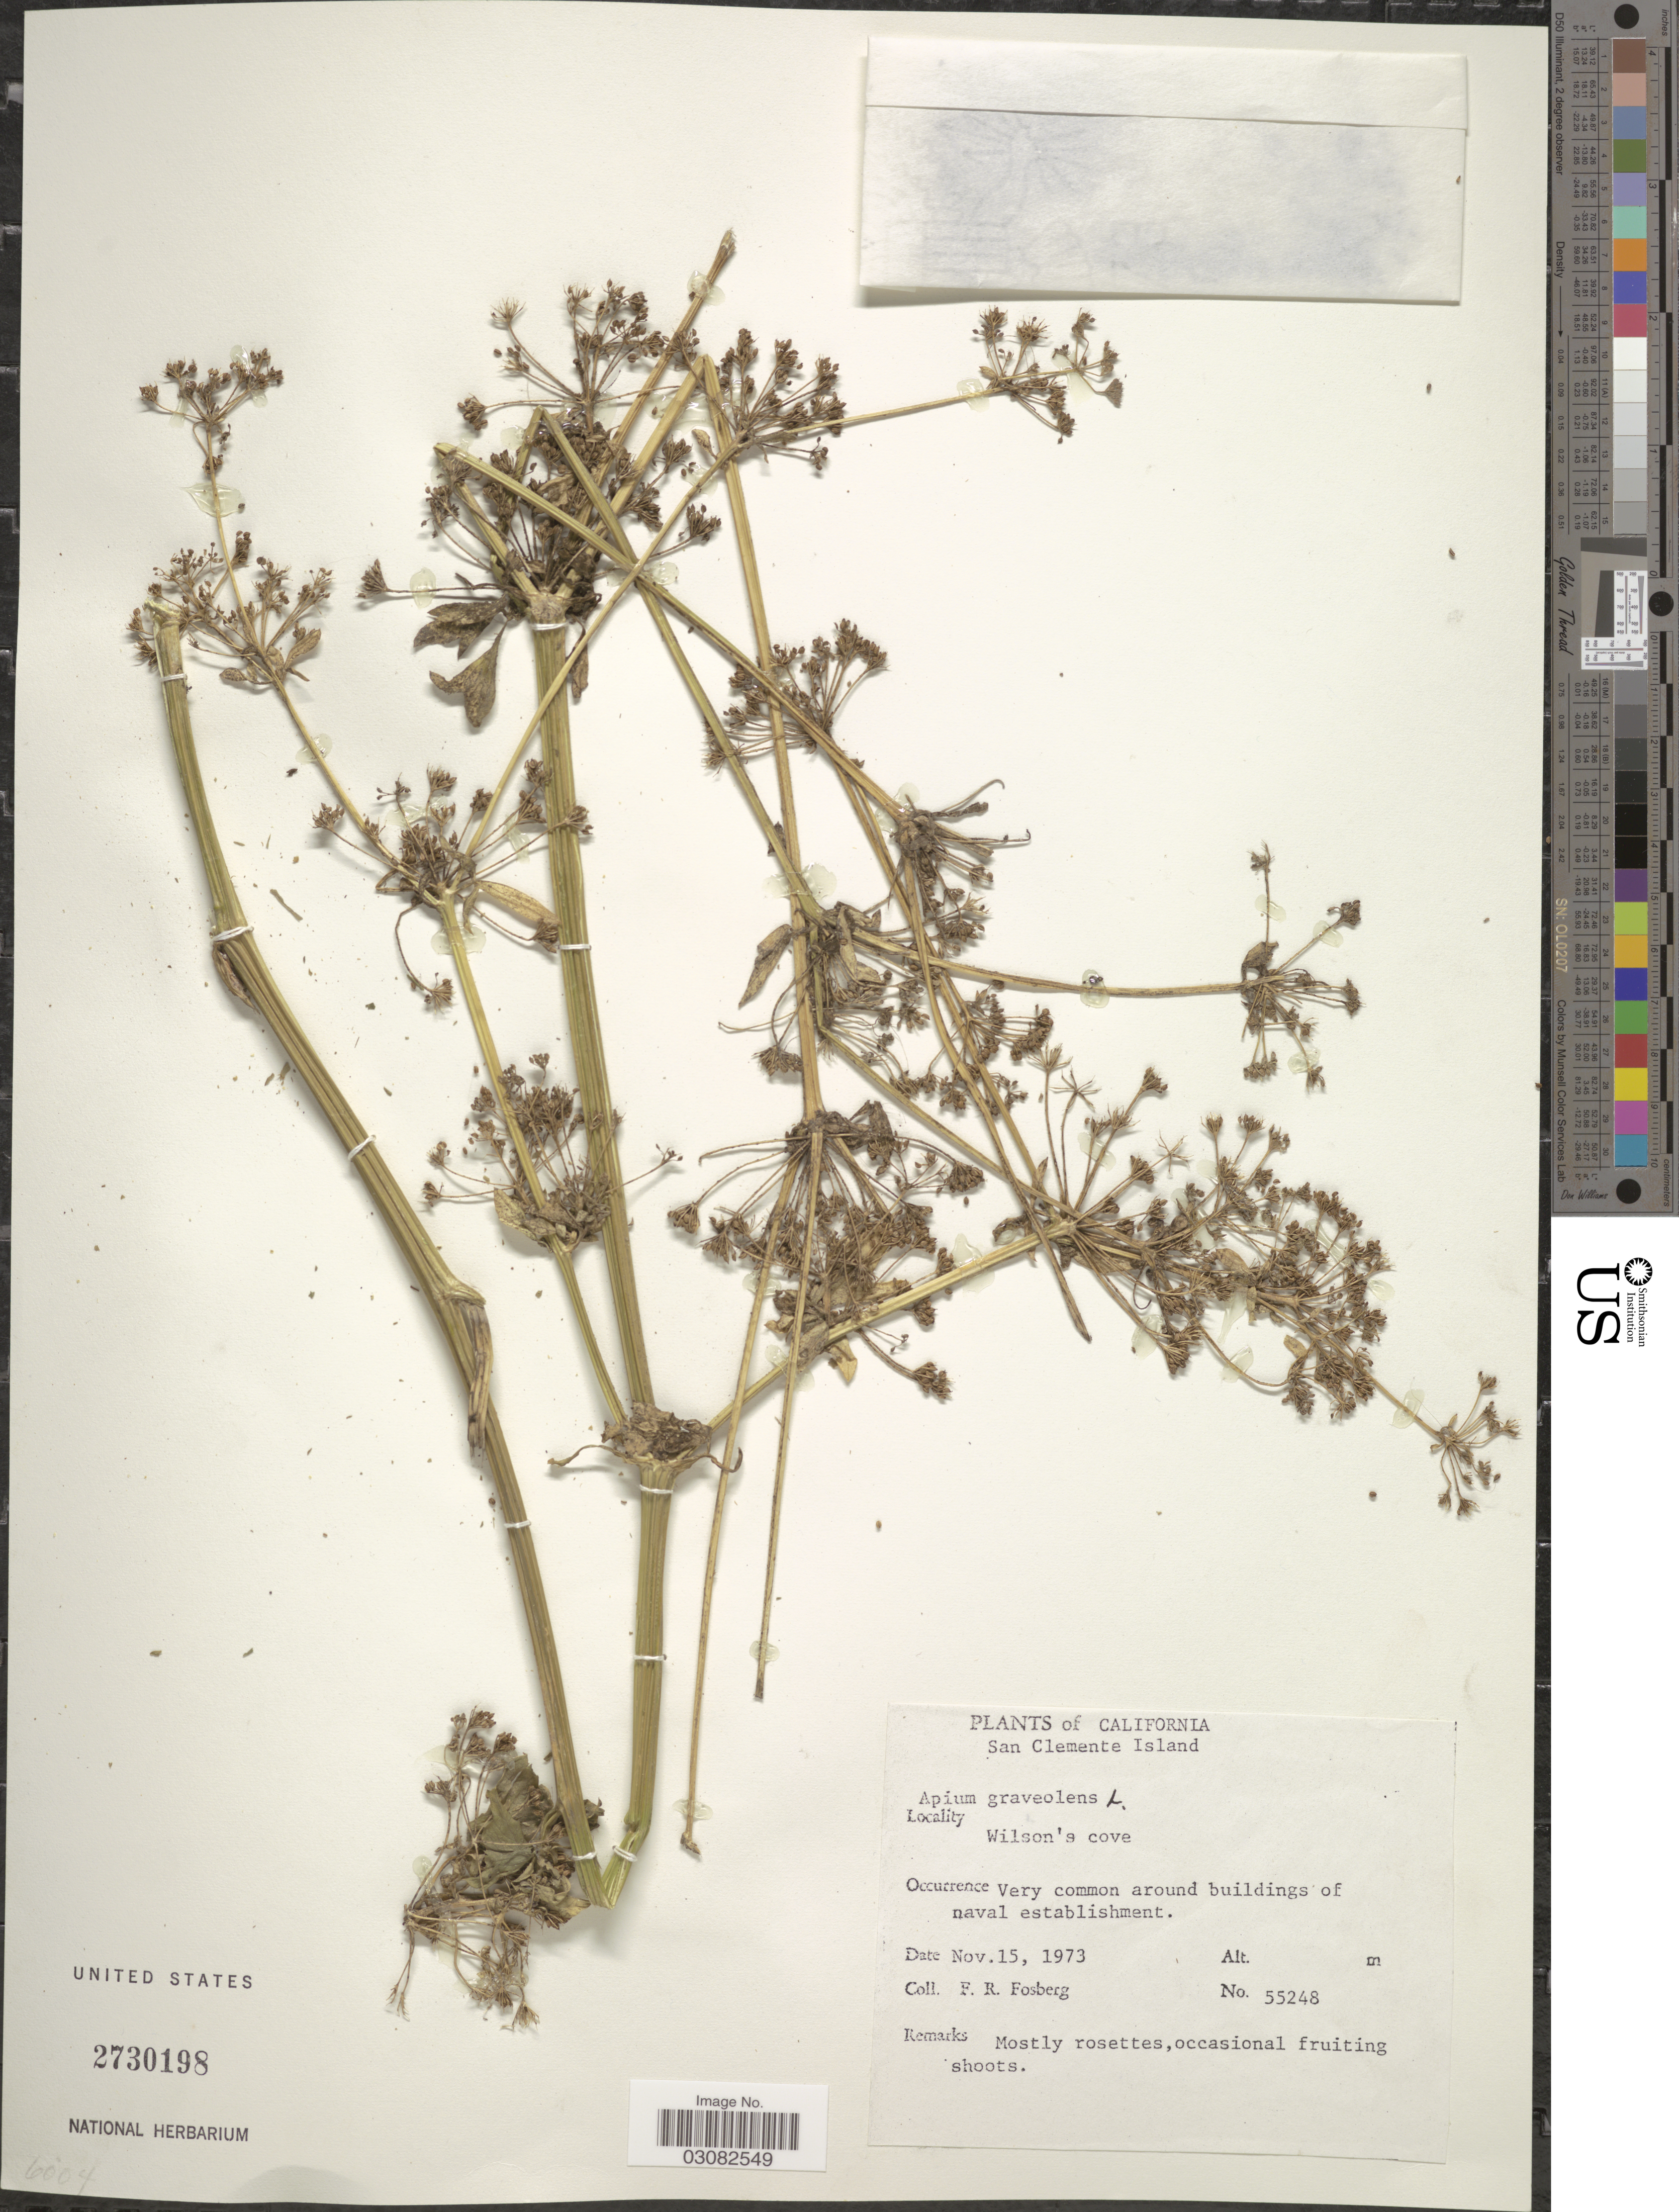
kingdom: Plantae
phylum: Tracheophyta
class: Magnoliopsida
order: Apiales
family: Apiaceae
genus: Apium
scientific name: Apium graveolens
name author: L.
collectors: F. R. Fosberg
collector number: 55248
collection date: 1973-11-15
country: United States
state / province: California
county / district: Los Angeles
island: San Clemente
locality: San Clemente Island. Wilson's Cove.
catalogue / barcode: US 2730198